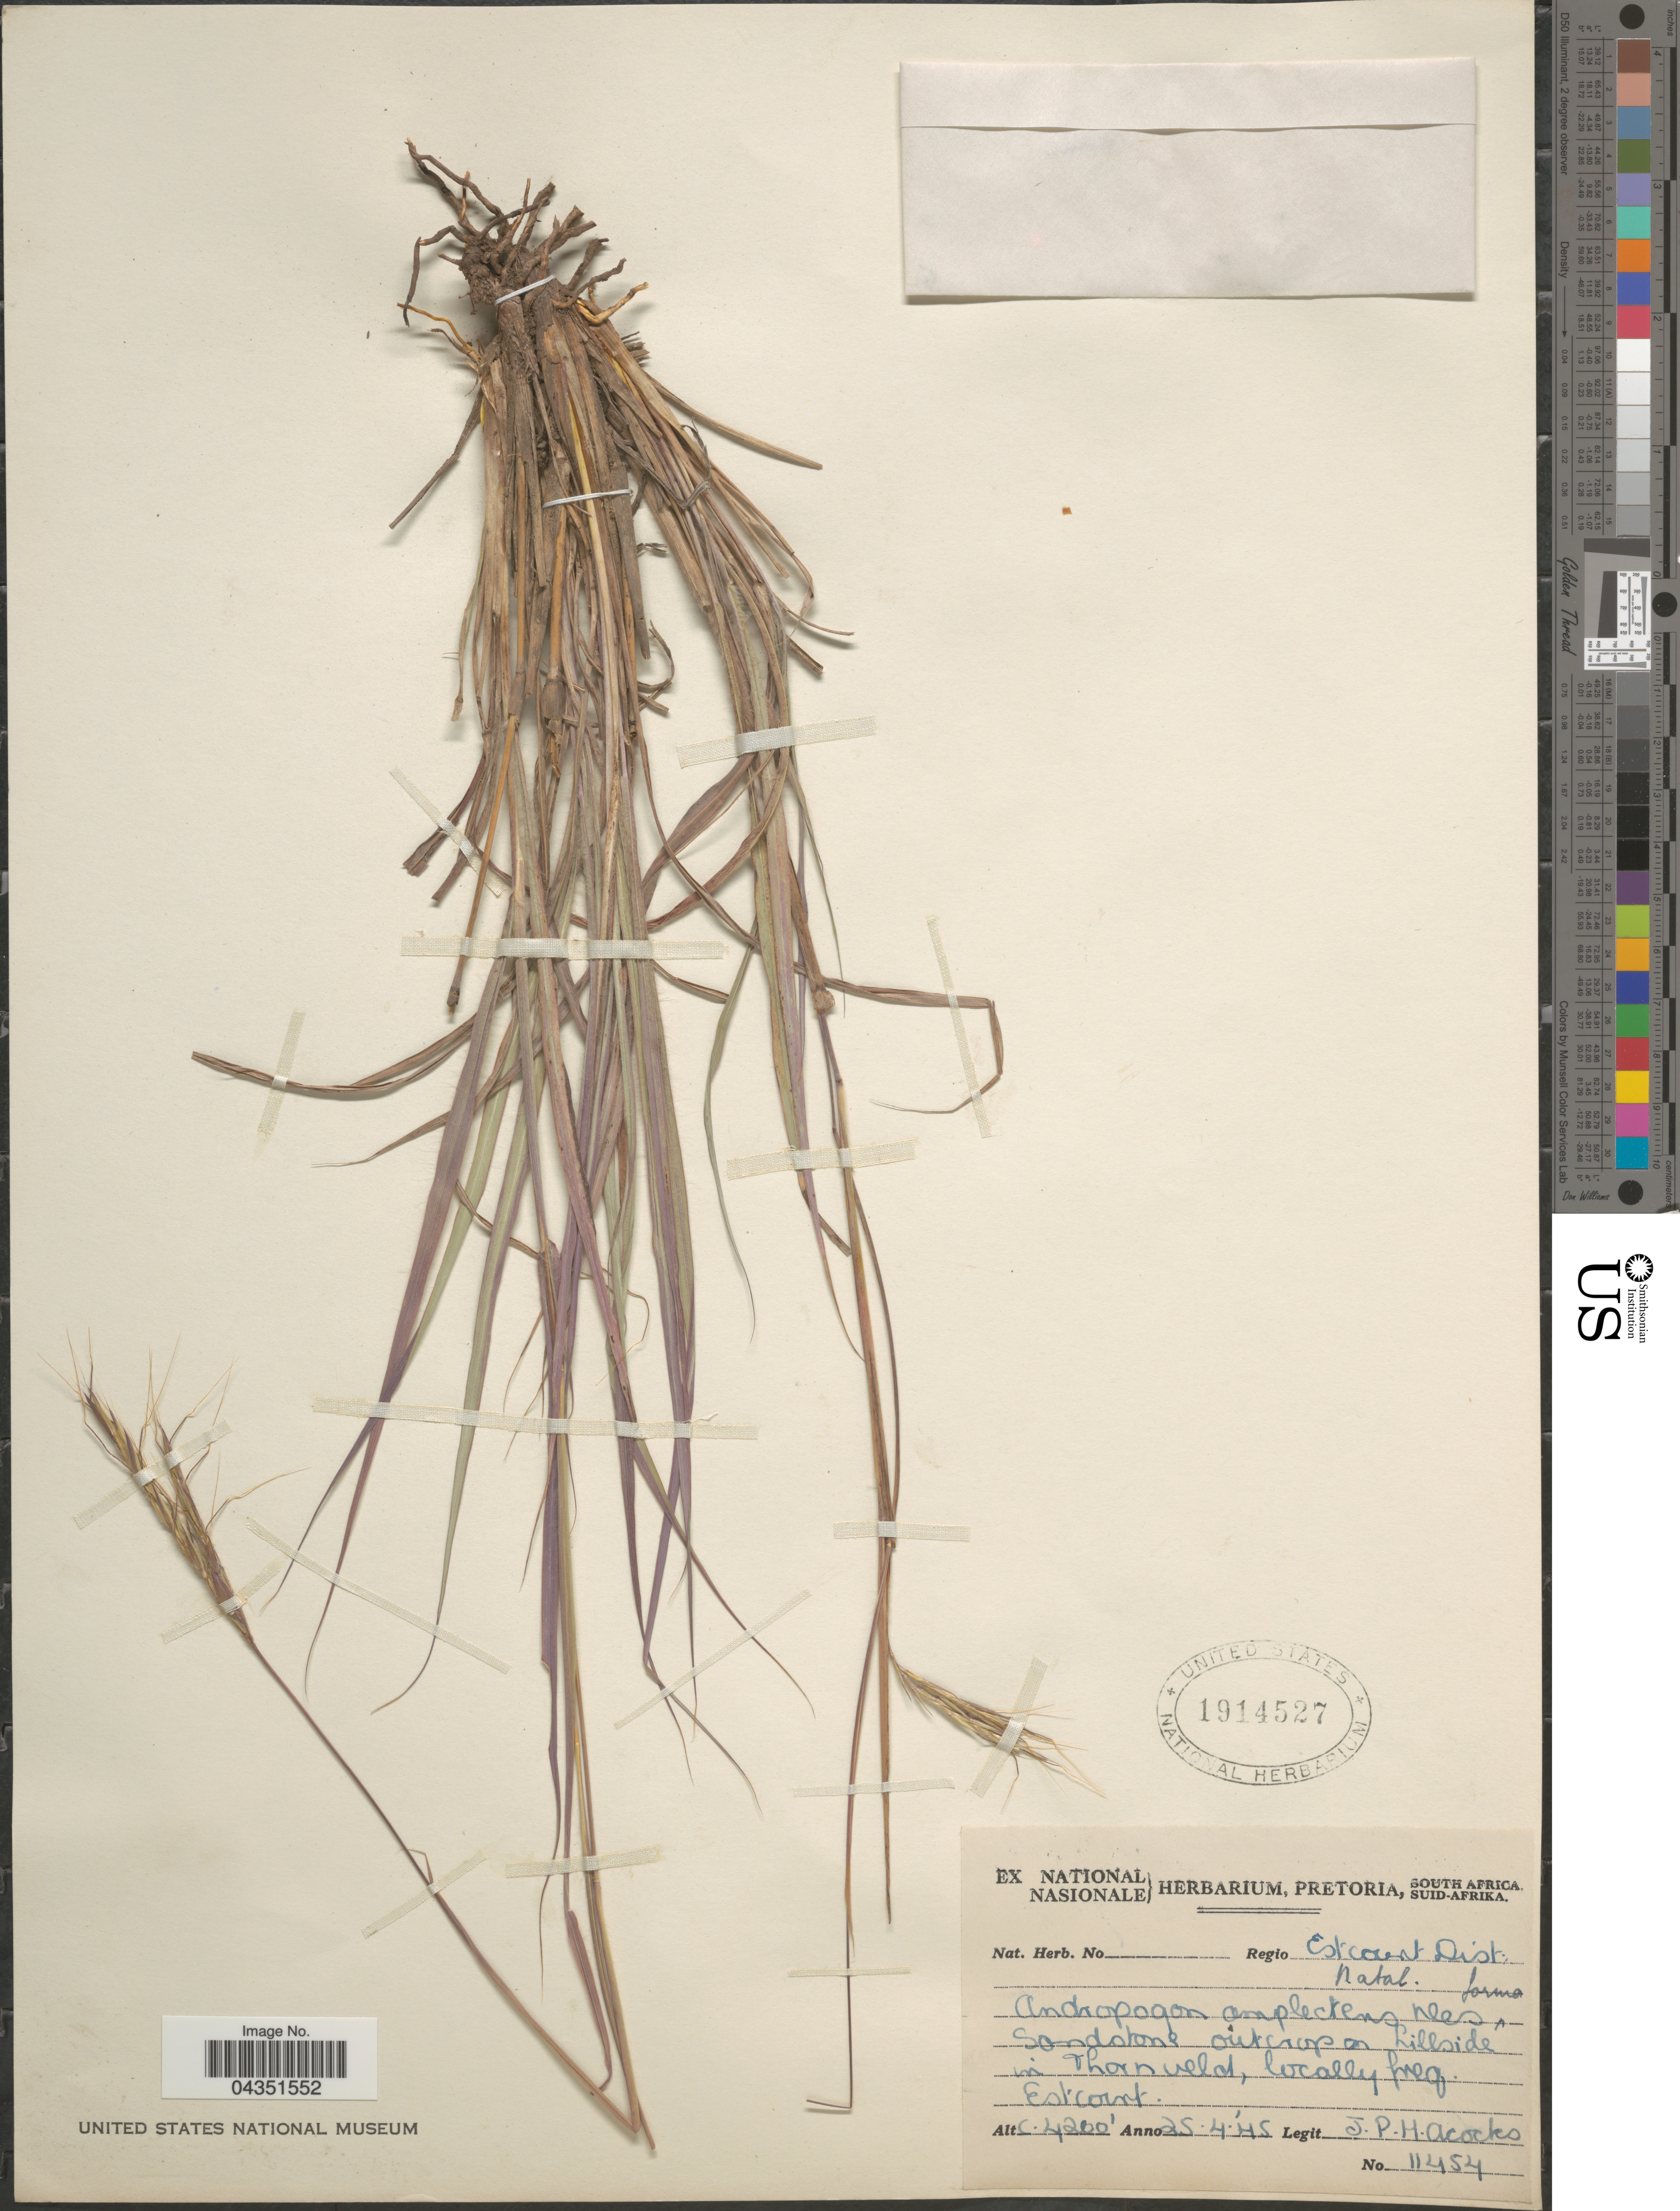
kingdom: Plantae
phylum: Tracheophyta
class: Liliopsida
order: Poales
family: Poaceae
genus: Diheteropogon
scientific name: Diheteropogon amplectens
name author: (Nees) Clayton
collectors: J. P. Acocks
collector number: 11454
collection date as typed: Transcribed d/m/y: 25/4/45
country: South Africa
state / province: KwaZulu-Natal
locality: Regio Estcourt. Natal. Sandstone outcrops on hillside in Thornvel, locally freq. Estcourt.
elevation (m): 1280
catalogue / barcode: US 1914527